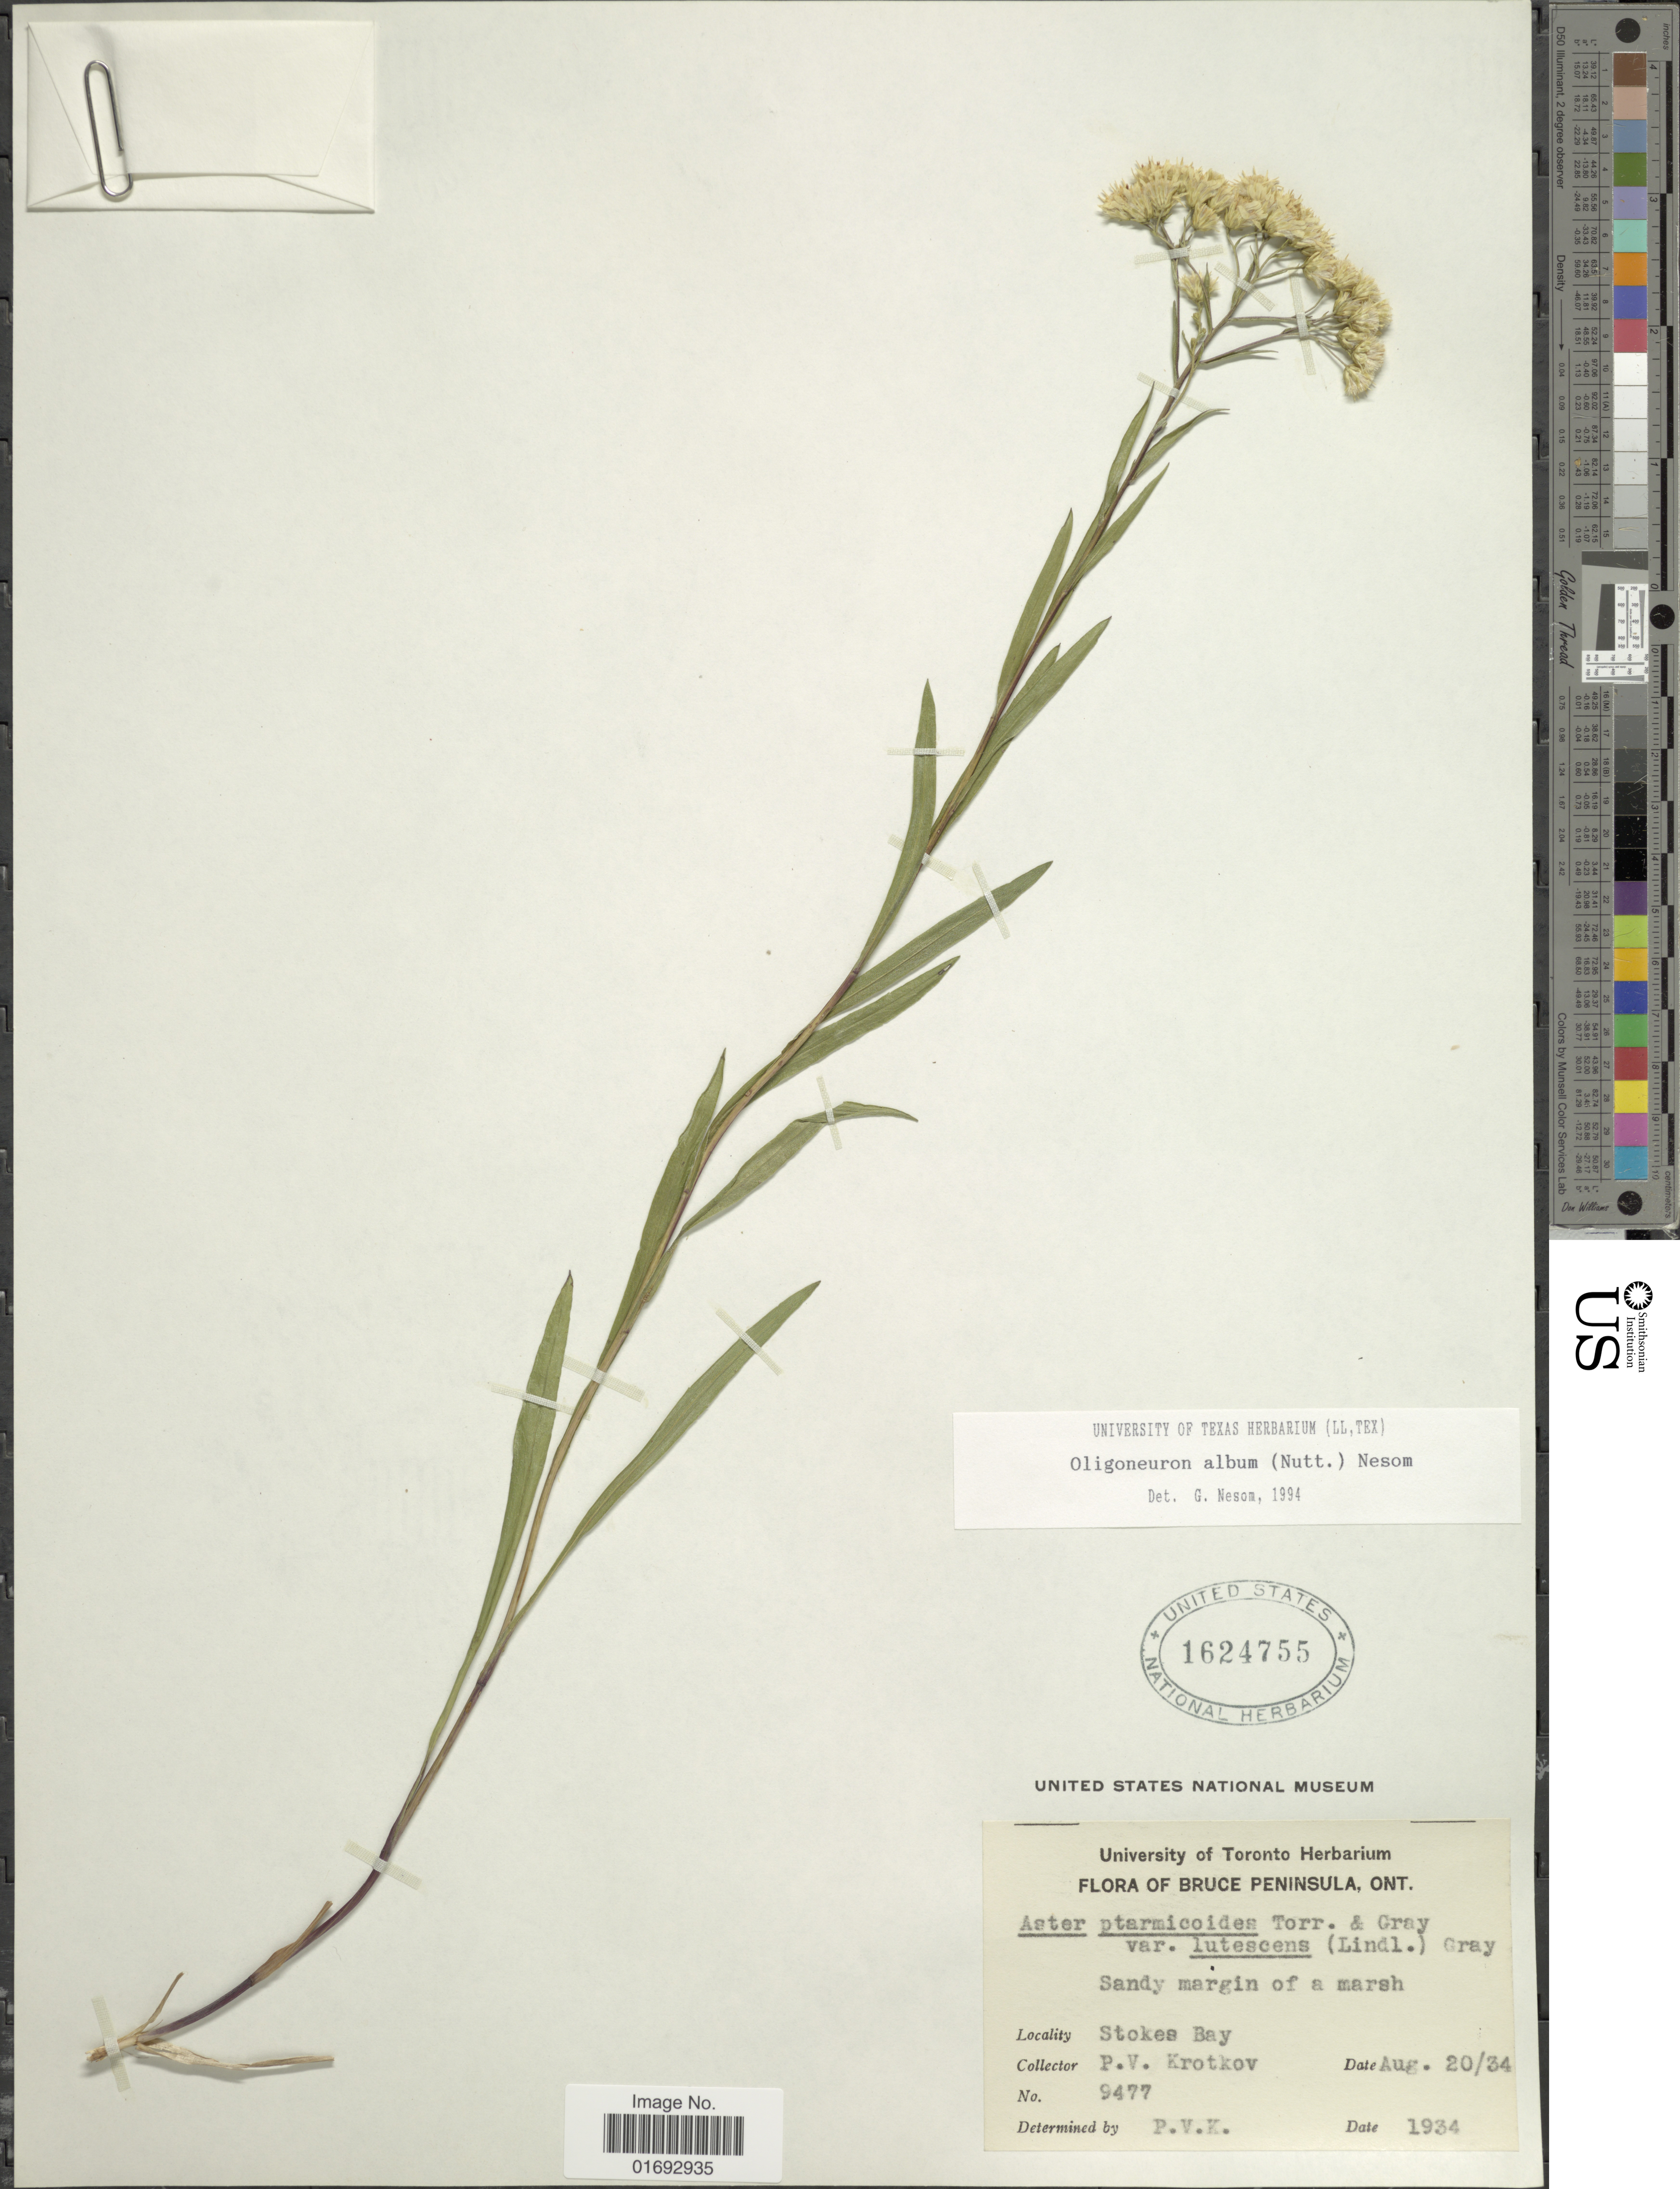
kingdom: Plantae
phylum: Tracheophyta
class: Magnoliopsida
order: Asterales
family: Asteraceae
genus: Oligoneuron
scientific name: Oligoneuron album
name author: (Nutt.) G.L. Nesom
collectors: P. V. Krotkov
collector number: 9477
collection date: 1934-08-20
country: Canada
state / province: Ontario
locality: Bruce Peninsula, Sandy margin of a marsh, Stokes Bay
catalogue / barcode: US 1624755